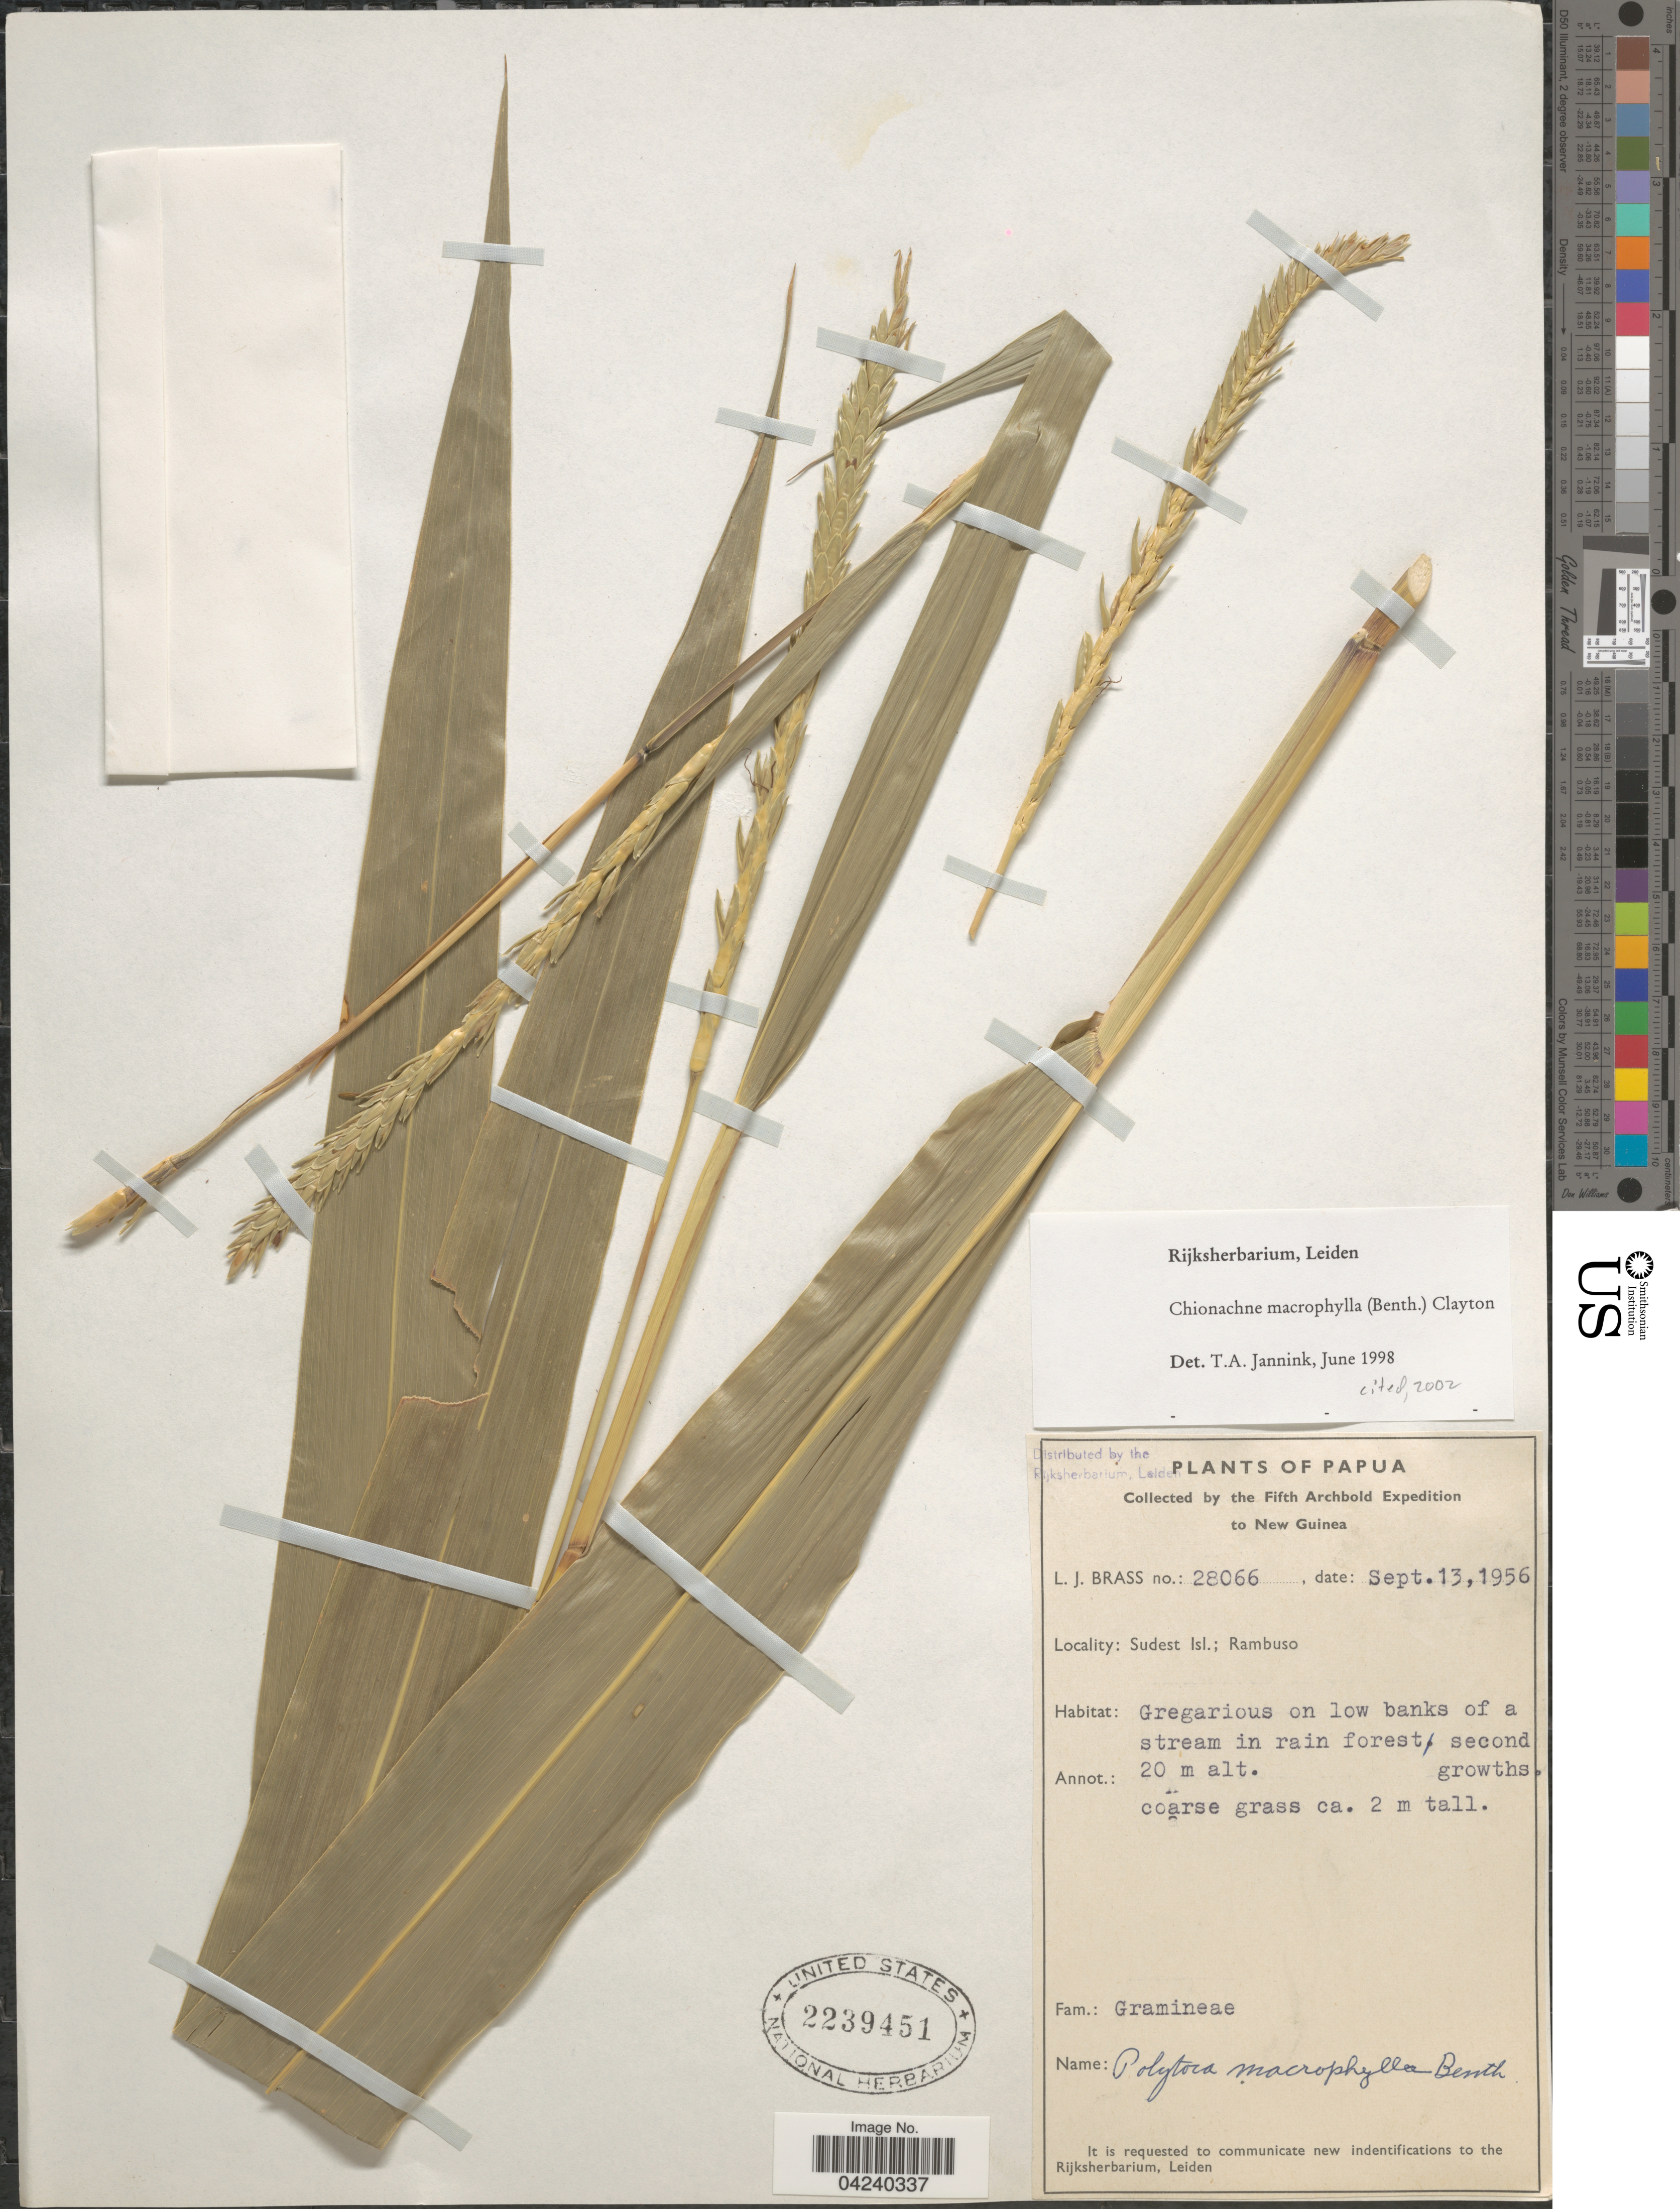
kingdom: Plantae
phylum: Tracheophyta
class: Liliopsida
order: Poales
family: Poaceae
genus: Chionachne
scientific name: Chionachne macrophylla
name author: (Benth.) Clayton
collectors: L. J. Brass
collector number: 28066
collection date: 1956-09-13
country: Papua New Guinea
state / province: Milne Bay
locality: Fifth Archbold Expedition to New Guinea. Sudest Isl.; Rambuso.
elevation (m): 20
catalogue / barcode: US 2239451